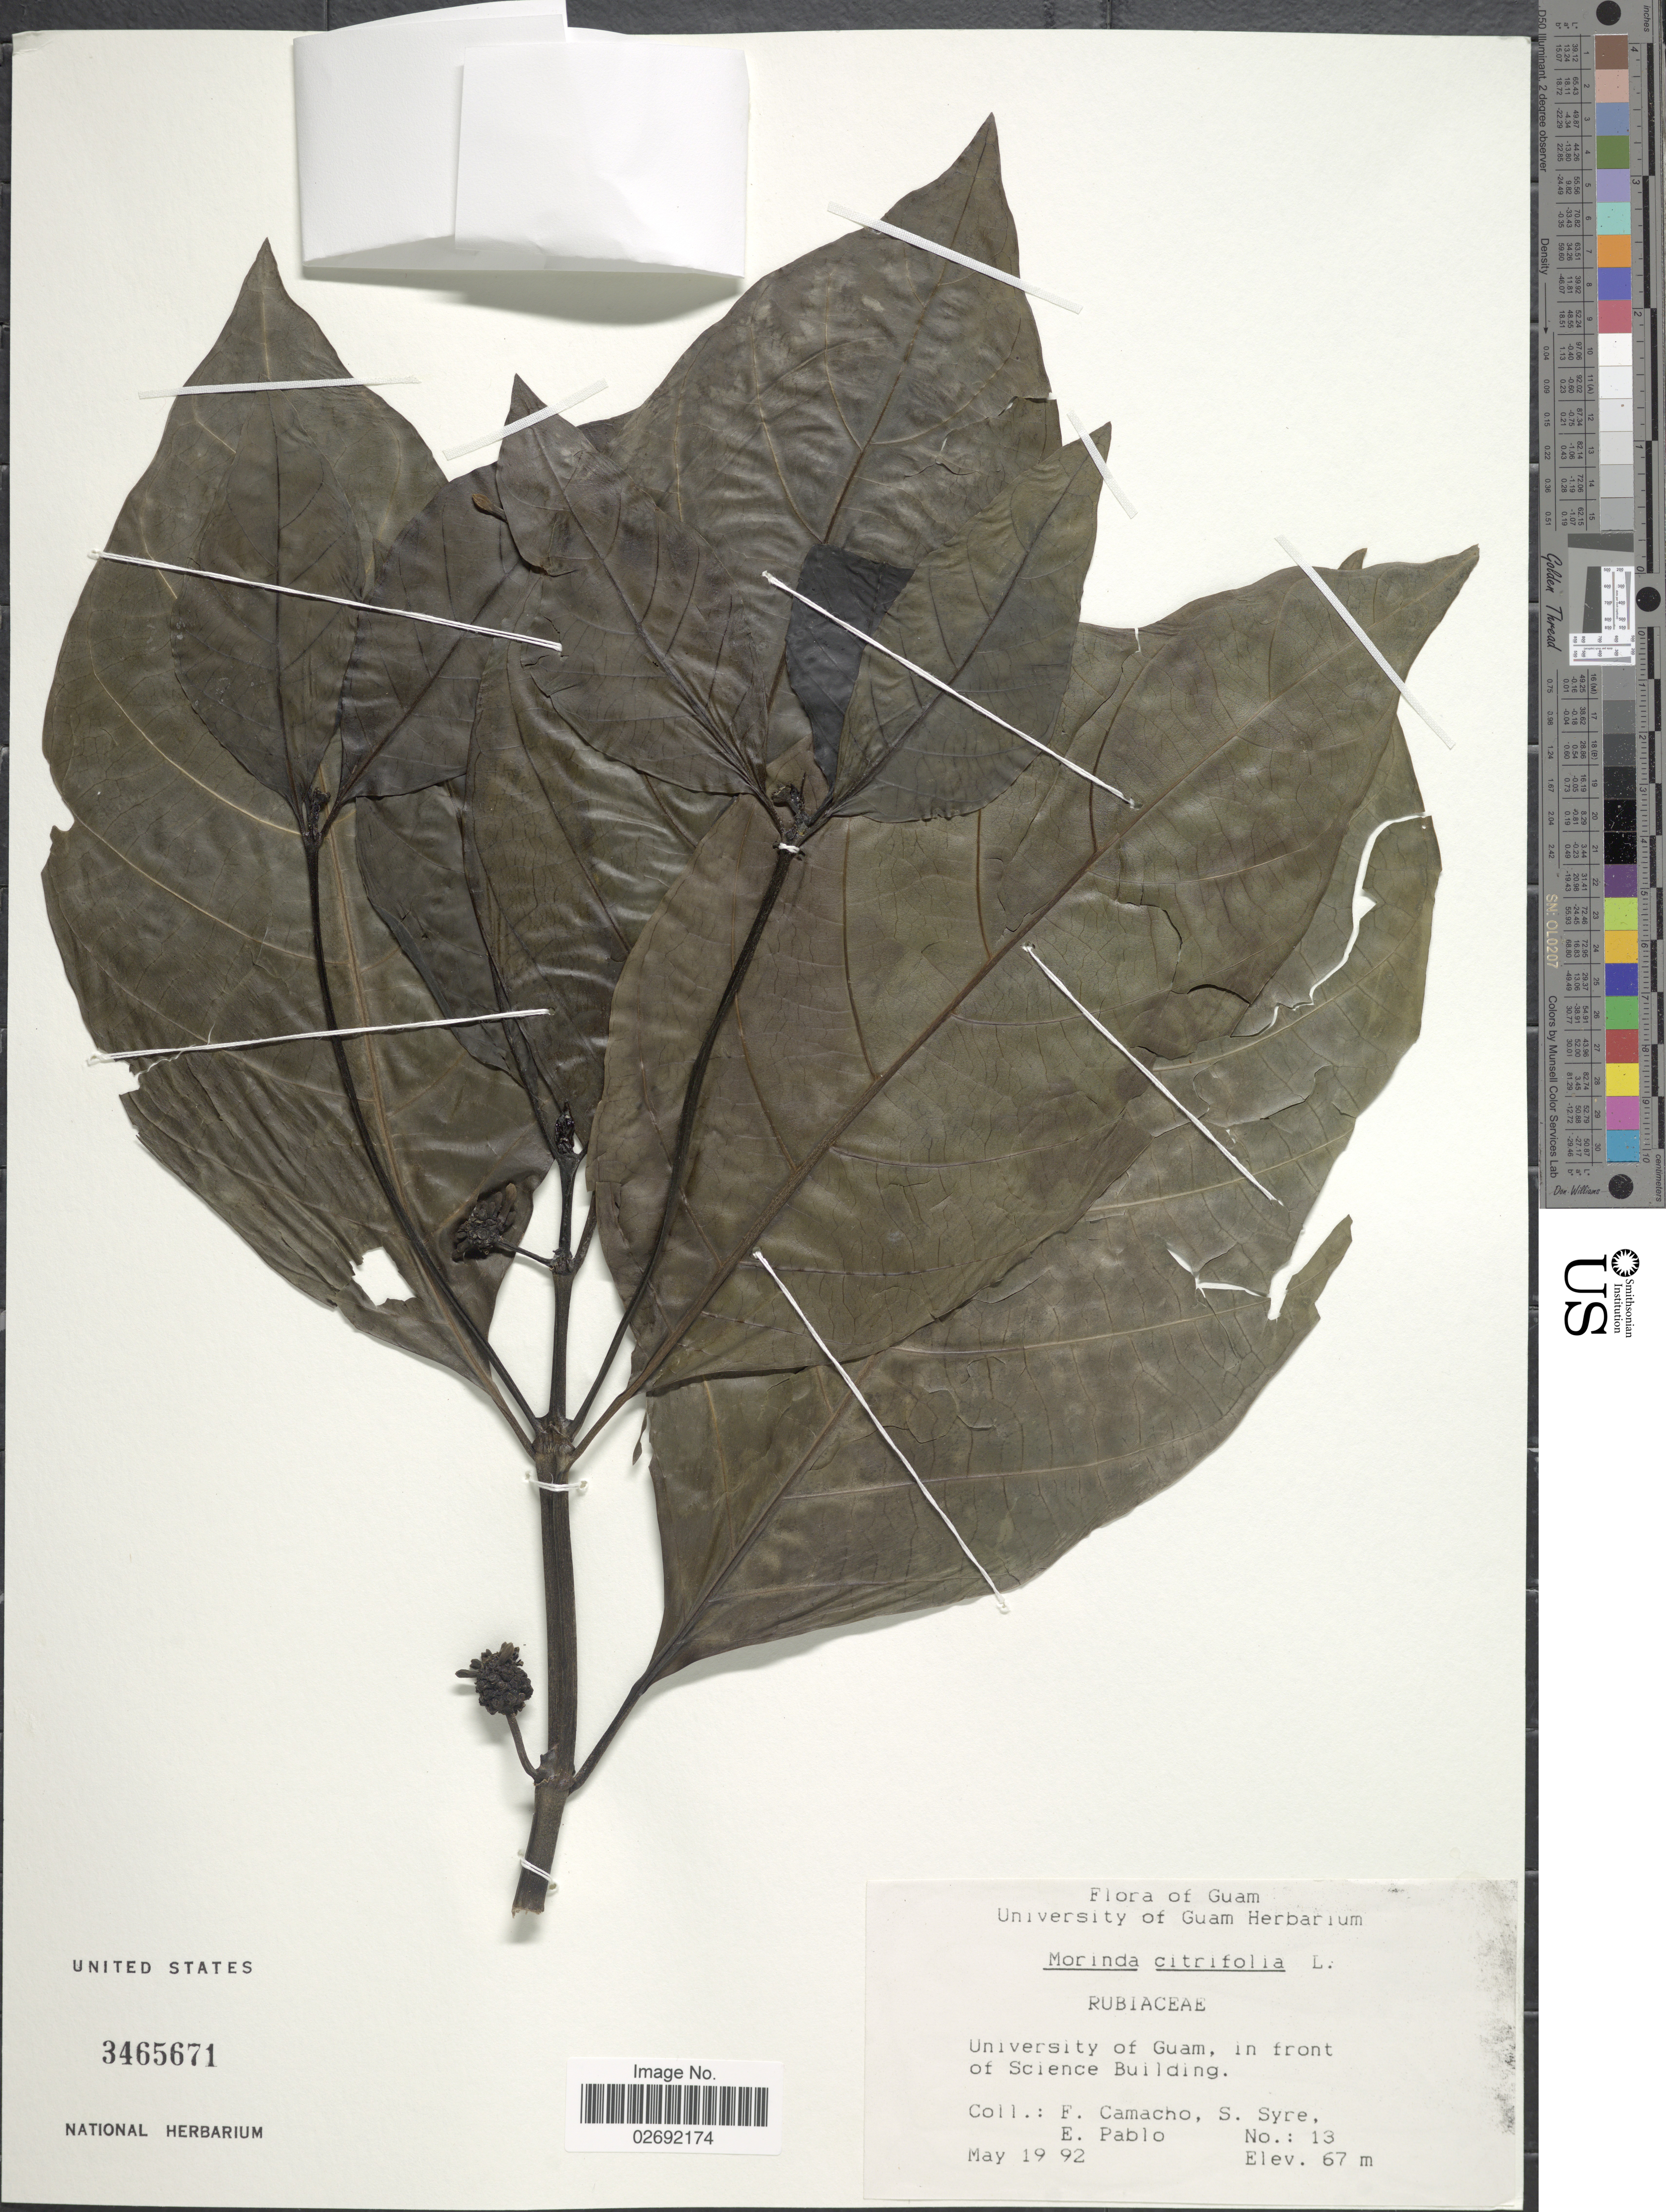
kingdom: Plantae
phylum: Tracheophyta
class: Magnoliopsida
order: Gentianales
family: Rubiaceae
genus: Morinda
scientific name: Morinda citrifolia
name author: L.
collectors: F. Camacho, S. Syre & E. Pablo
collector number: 13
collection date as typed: Transcribed d/m/y: 19/5/92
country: Guam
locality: University of Guam, in front of Science Building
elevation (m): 67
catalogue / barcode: US 3465671